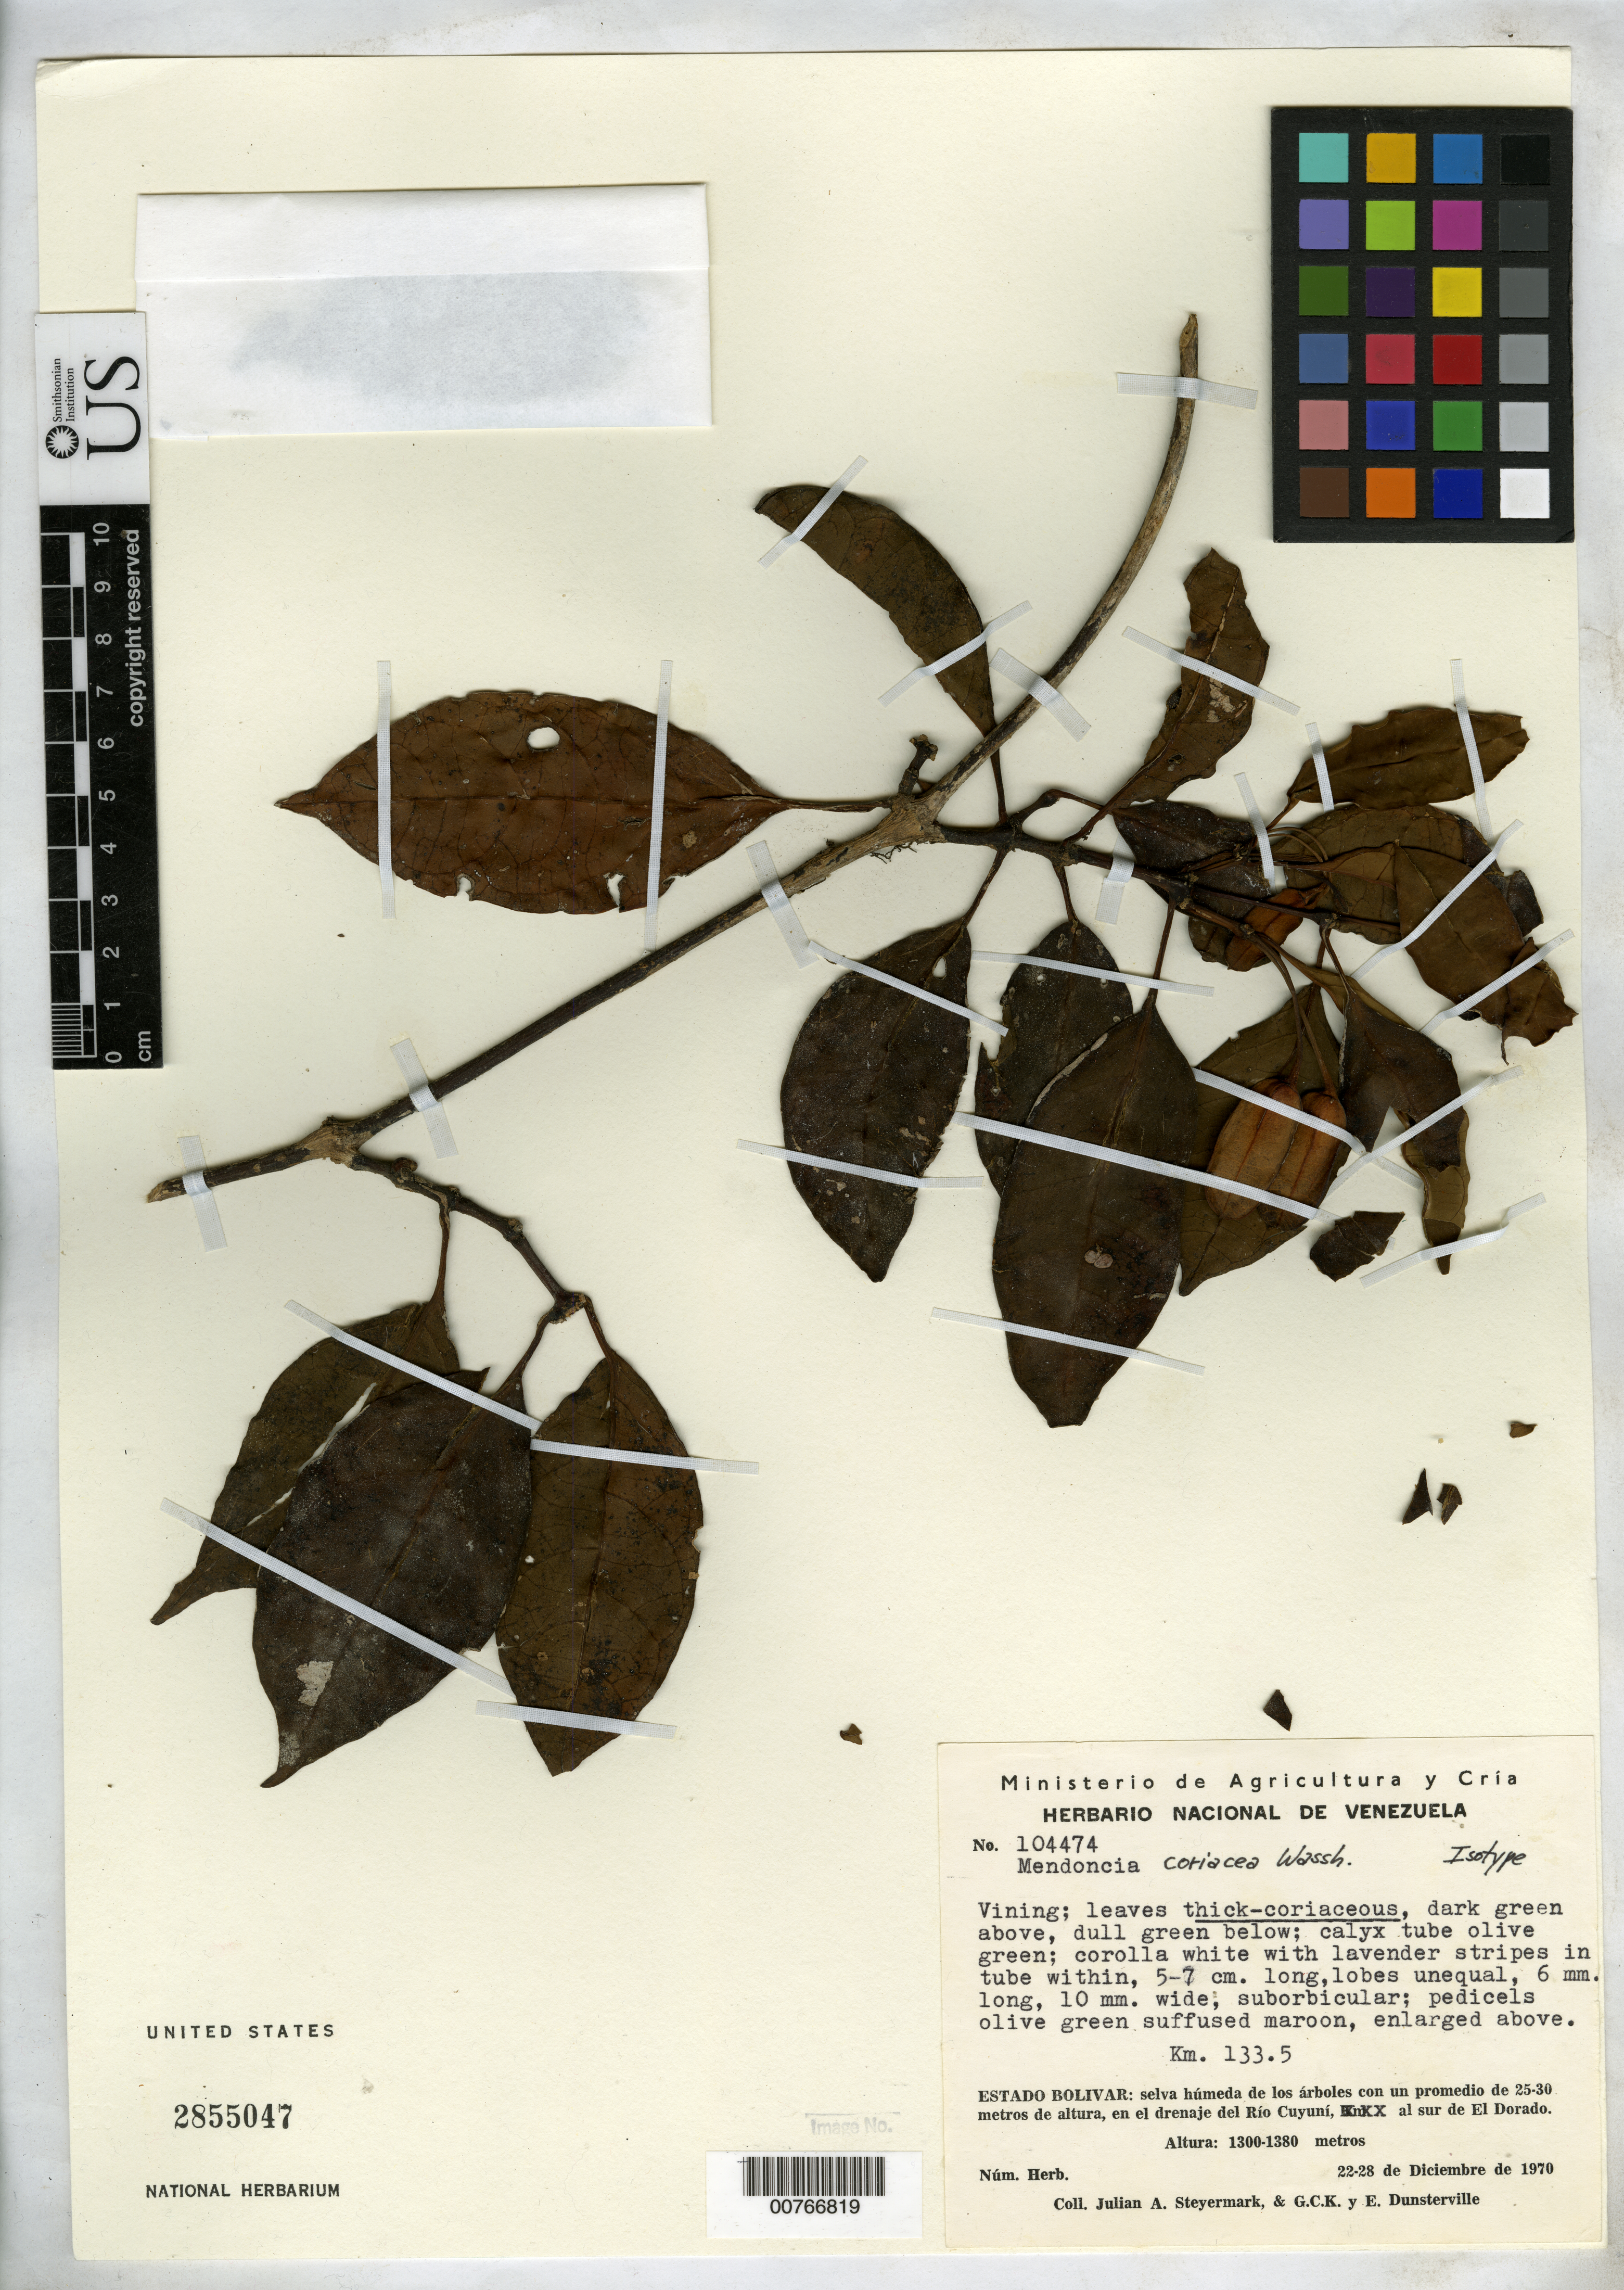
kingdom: Plantae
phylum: Tracheophyta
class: Magnoliopsida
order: Lamiales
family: Acanthaceae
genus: Mendoncia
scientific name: Mendoncia coriacea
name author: Wassh.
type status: Isotype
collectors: J. Steyermark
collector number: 104474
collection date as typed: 22 Dec 1970 to 28 Dec 1970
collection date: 1970-12-22/1970-12-28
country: Venezuela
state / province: Bolivar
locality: Km 133.5, drainage of Rio Cuyuni, S of El Dorado.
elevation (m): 1300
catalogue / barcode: US 2855047